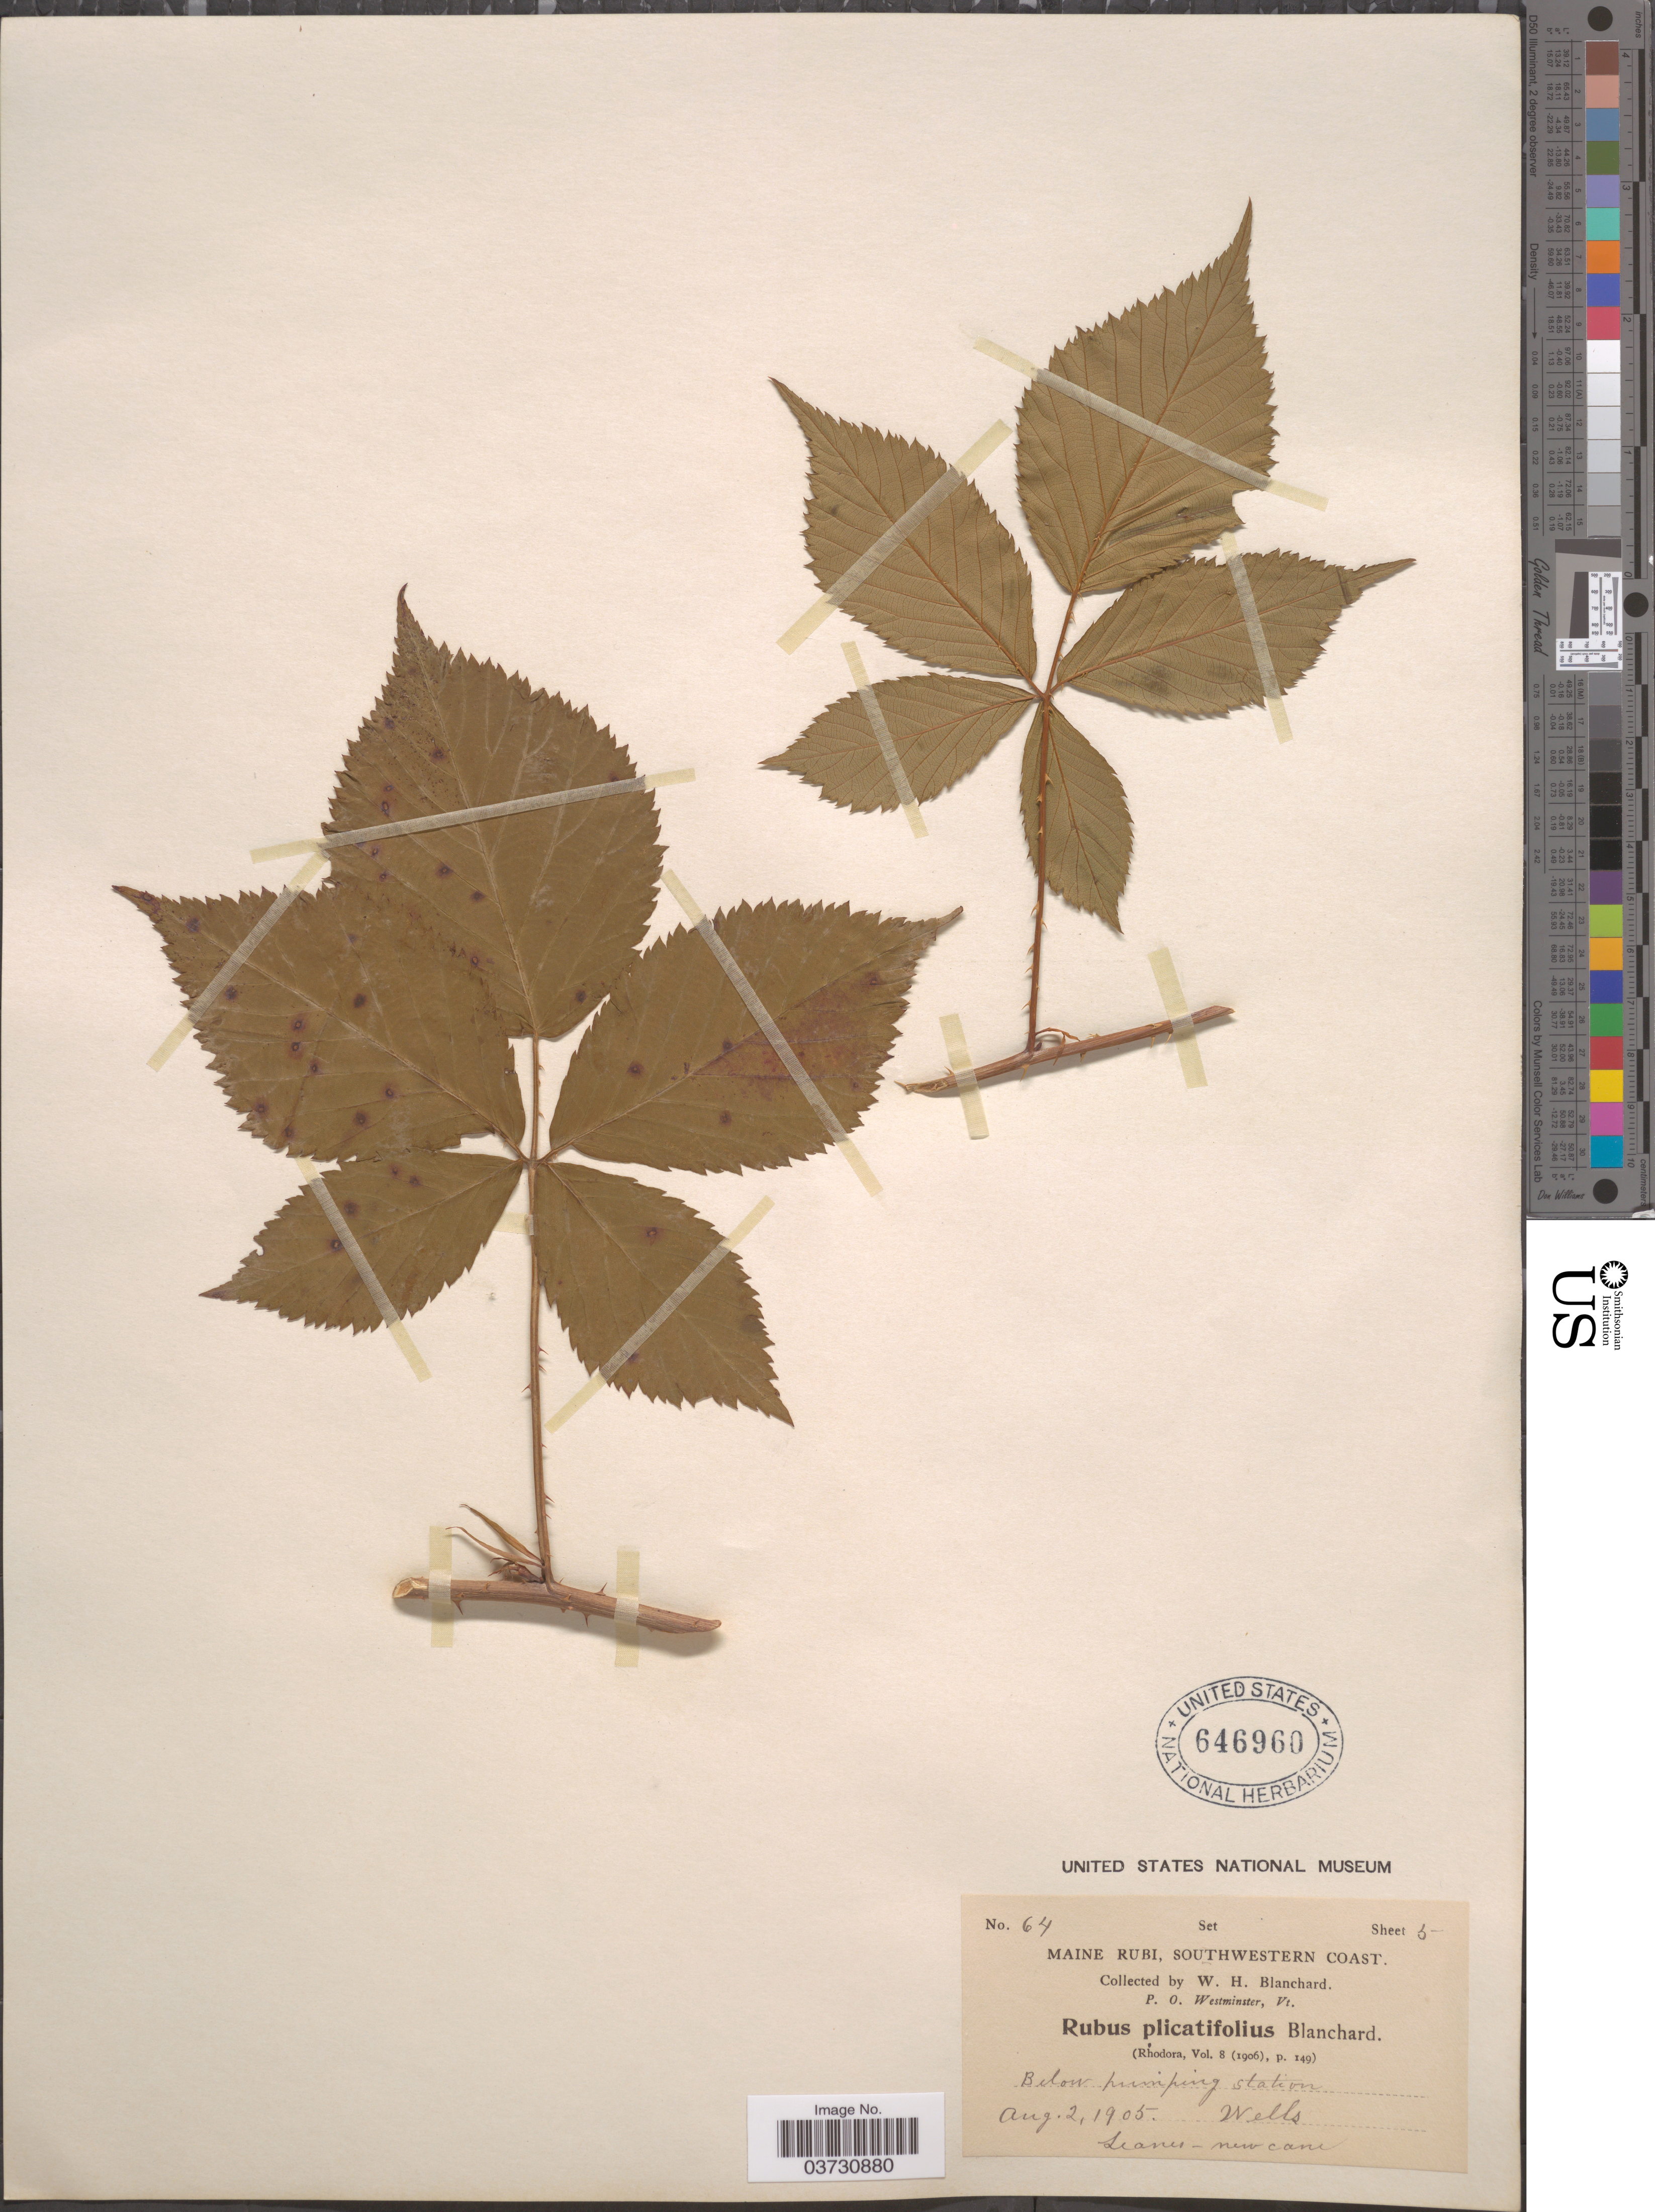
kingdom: Plantae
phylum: Tracheophyta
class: Magnoliopsida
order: Rosales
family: Rosaceae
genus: Rubus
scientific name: Rubus plicatifolius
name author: Blanch.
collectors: W. H. Blanchard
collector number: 64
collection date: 1905-08-02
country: United States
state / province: Maine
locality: Southwestern Coast. Below pumping station. Wells.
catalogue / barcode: US 646960